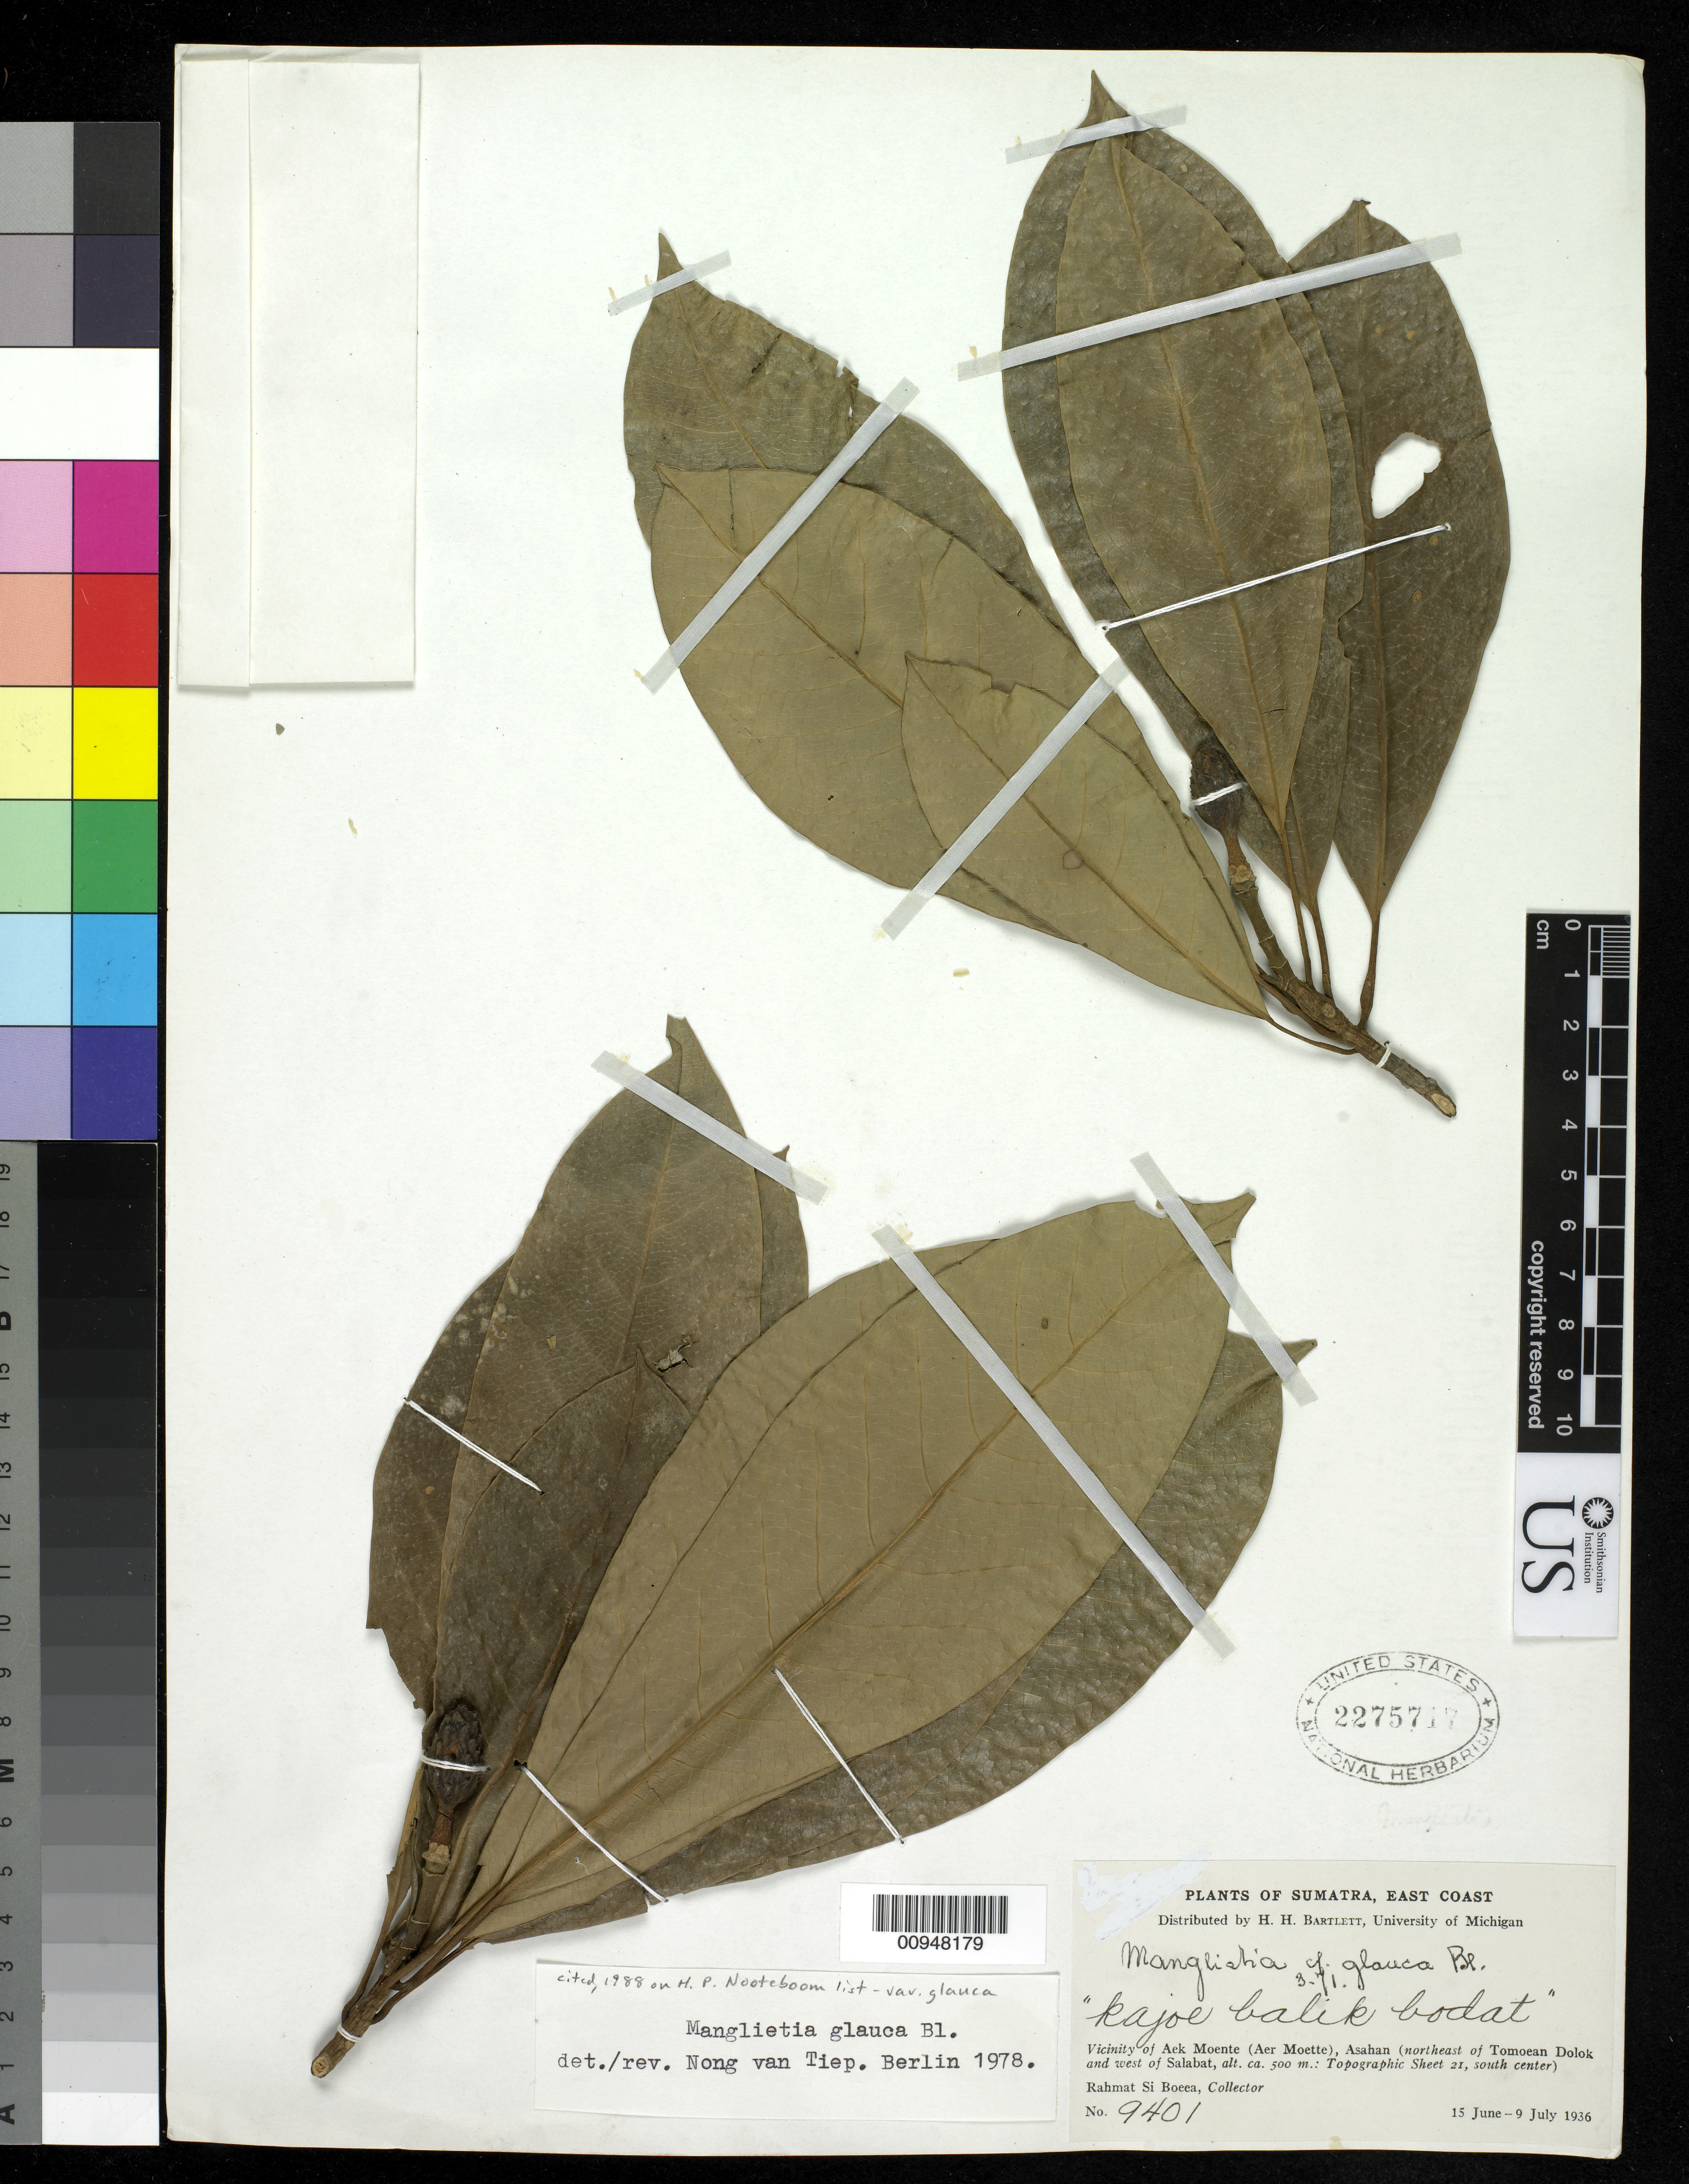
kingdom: Plantae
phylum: Tracheophyta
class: Magnoliopsida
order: Magnoliales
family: Magnoliaceae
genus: Magnolia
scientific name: Magnolia sumatrana var. glauca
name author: (Blume) Figlar & Noot.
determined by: Strong, Mark T., (BOT), Smithsonian Institution - National Museum of Natural History (UNITED STATES)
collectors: Rahmat Si Boeea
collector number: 9401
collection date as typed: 15 Jun 1936 to 09 Jul 1936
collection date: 1936-06-15/1936-07-09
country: Indonesia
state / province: Sumatra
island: Sumatra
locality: Vicinity of Aek Moente (Aer Moette), Asahan (NE of Tomoean Dolok and W of Salabat.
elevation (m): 500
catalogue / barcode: US 2275717